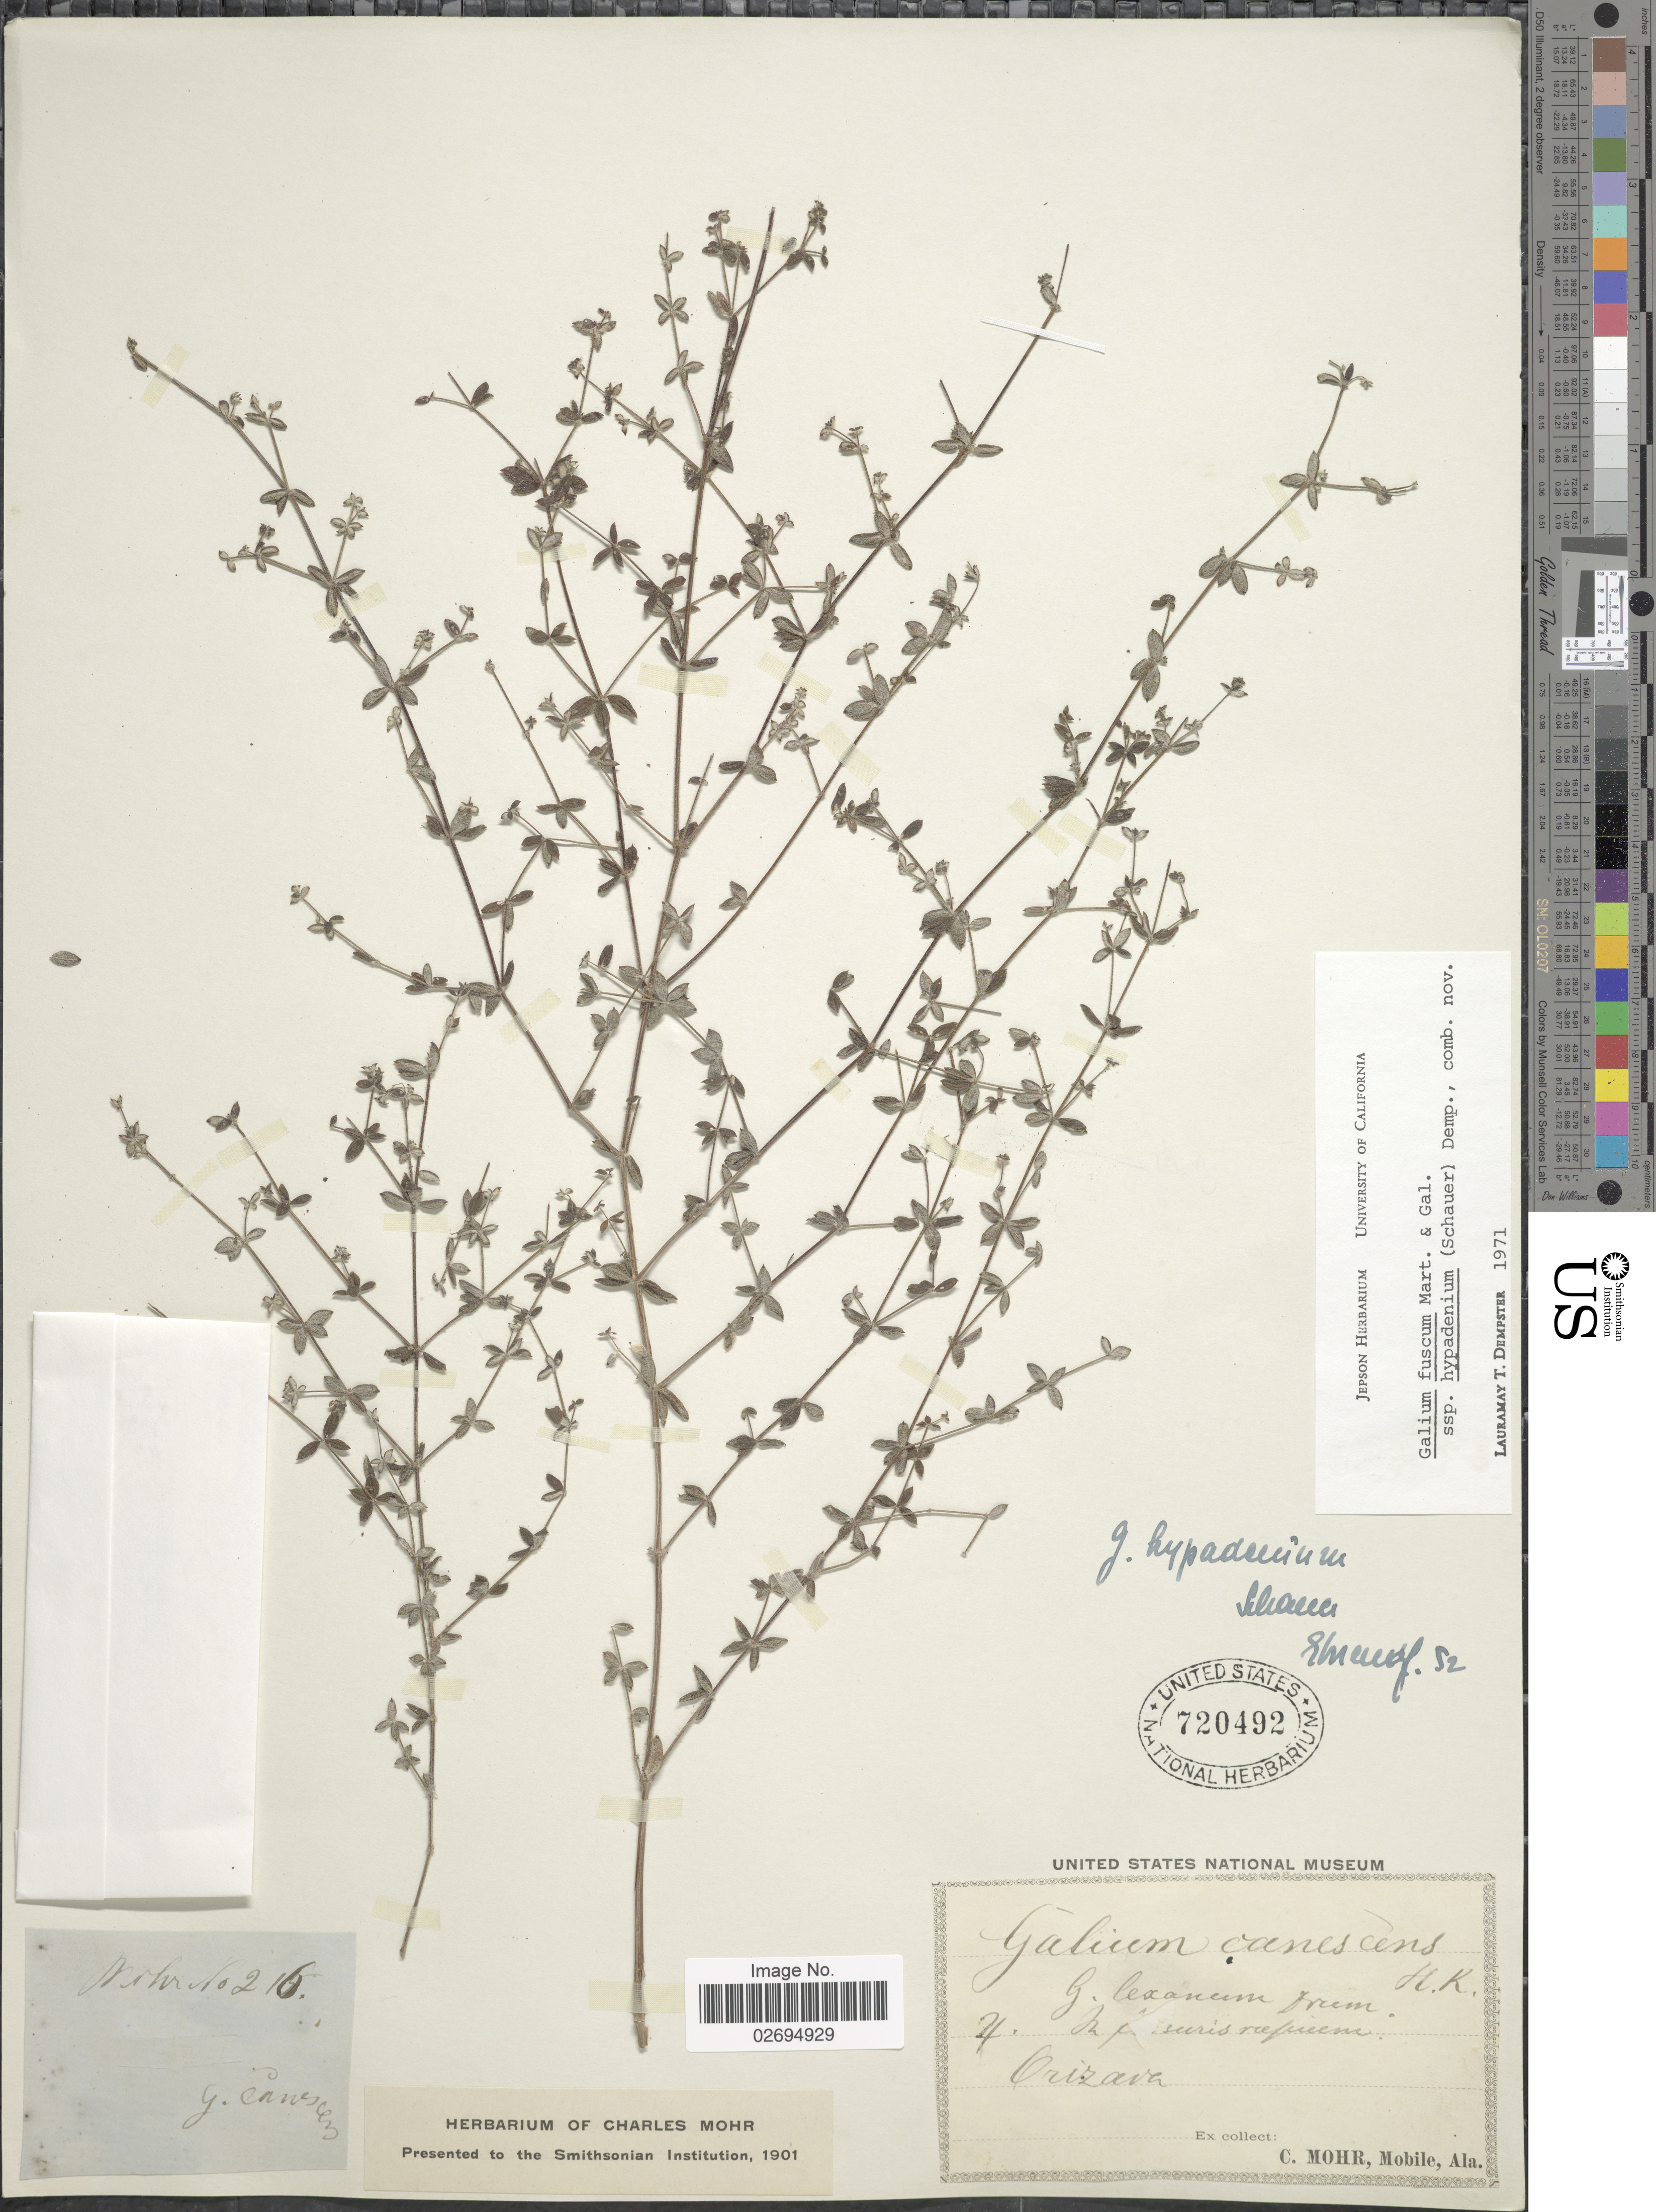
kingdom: Plantae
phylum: Tracheophyta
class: Magnoliopsida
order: Gentianales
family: Rubiaceae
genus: Galium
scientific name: Galium fuscum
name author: M. Martens & Galeotti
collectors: C. T. Mohr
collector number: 216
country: Mexico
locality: Orizaba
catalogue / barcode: US 720492